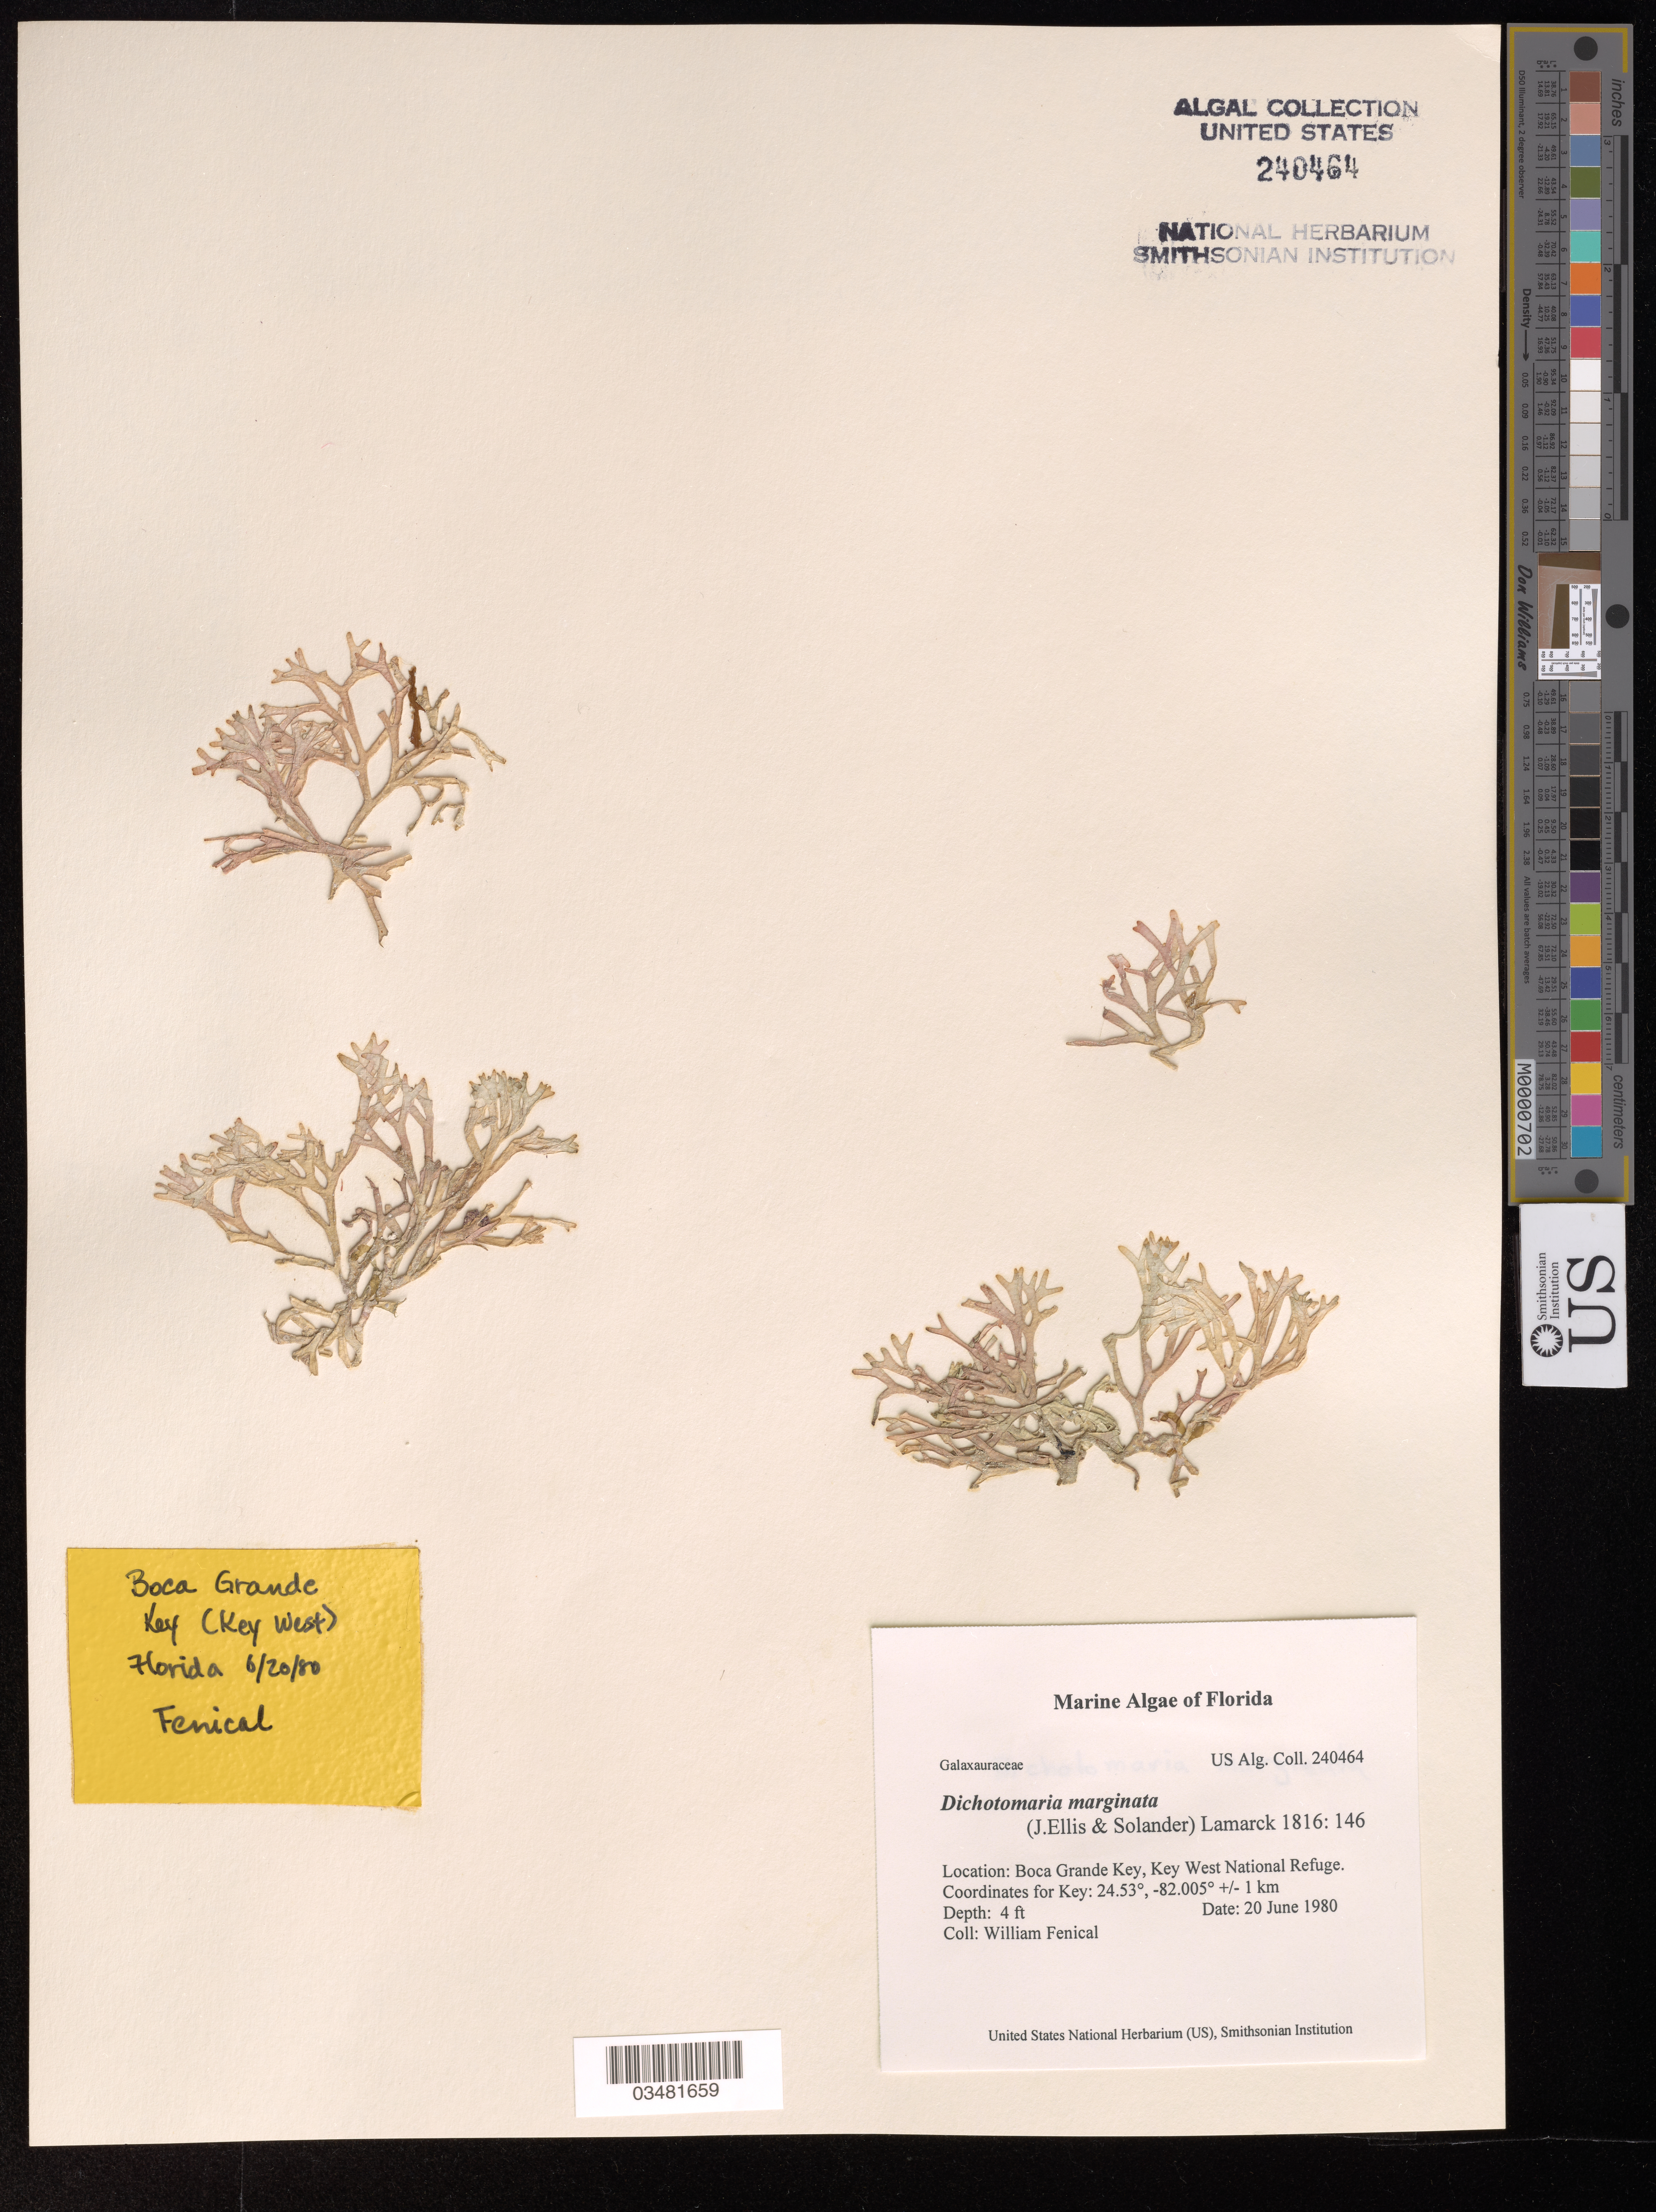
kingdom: Plantae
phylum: Rhodophyta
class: Florideophyceae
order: Nemaliales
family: Galaxauraceae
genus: Dichotomaria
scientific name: Dichotomaria marginata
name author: (J. Ellis & Sol.) Lam.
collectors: W. Fenical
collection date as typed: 20 Jun 1980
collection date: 1980-06-20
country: United States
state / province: Florida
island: Florida Keys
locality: Boca Grande Key, Key West National Refuge.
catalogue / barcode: US 240464